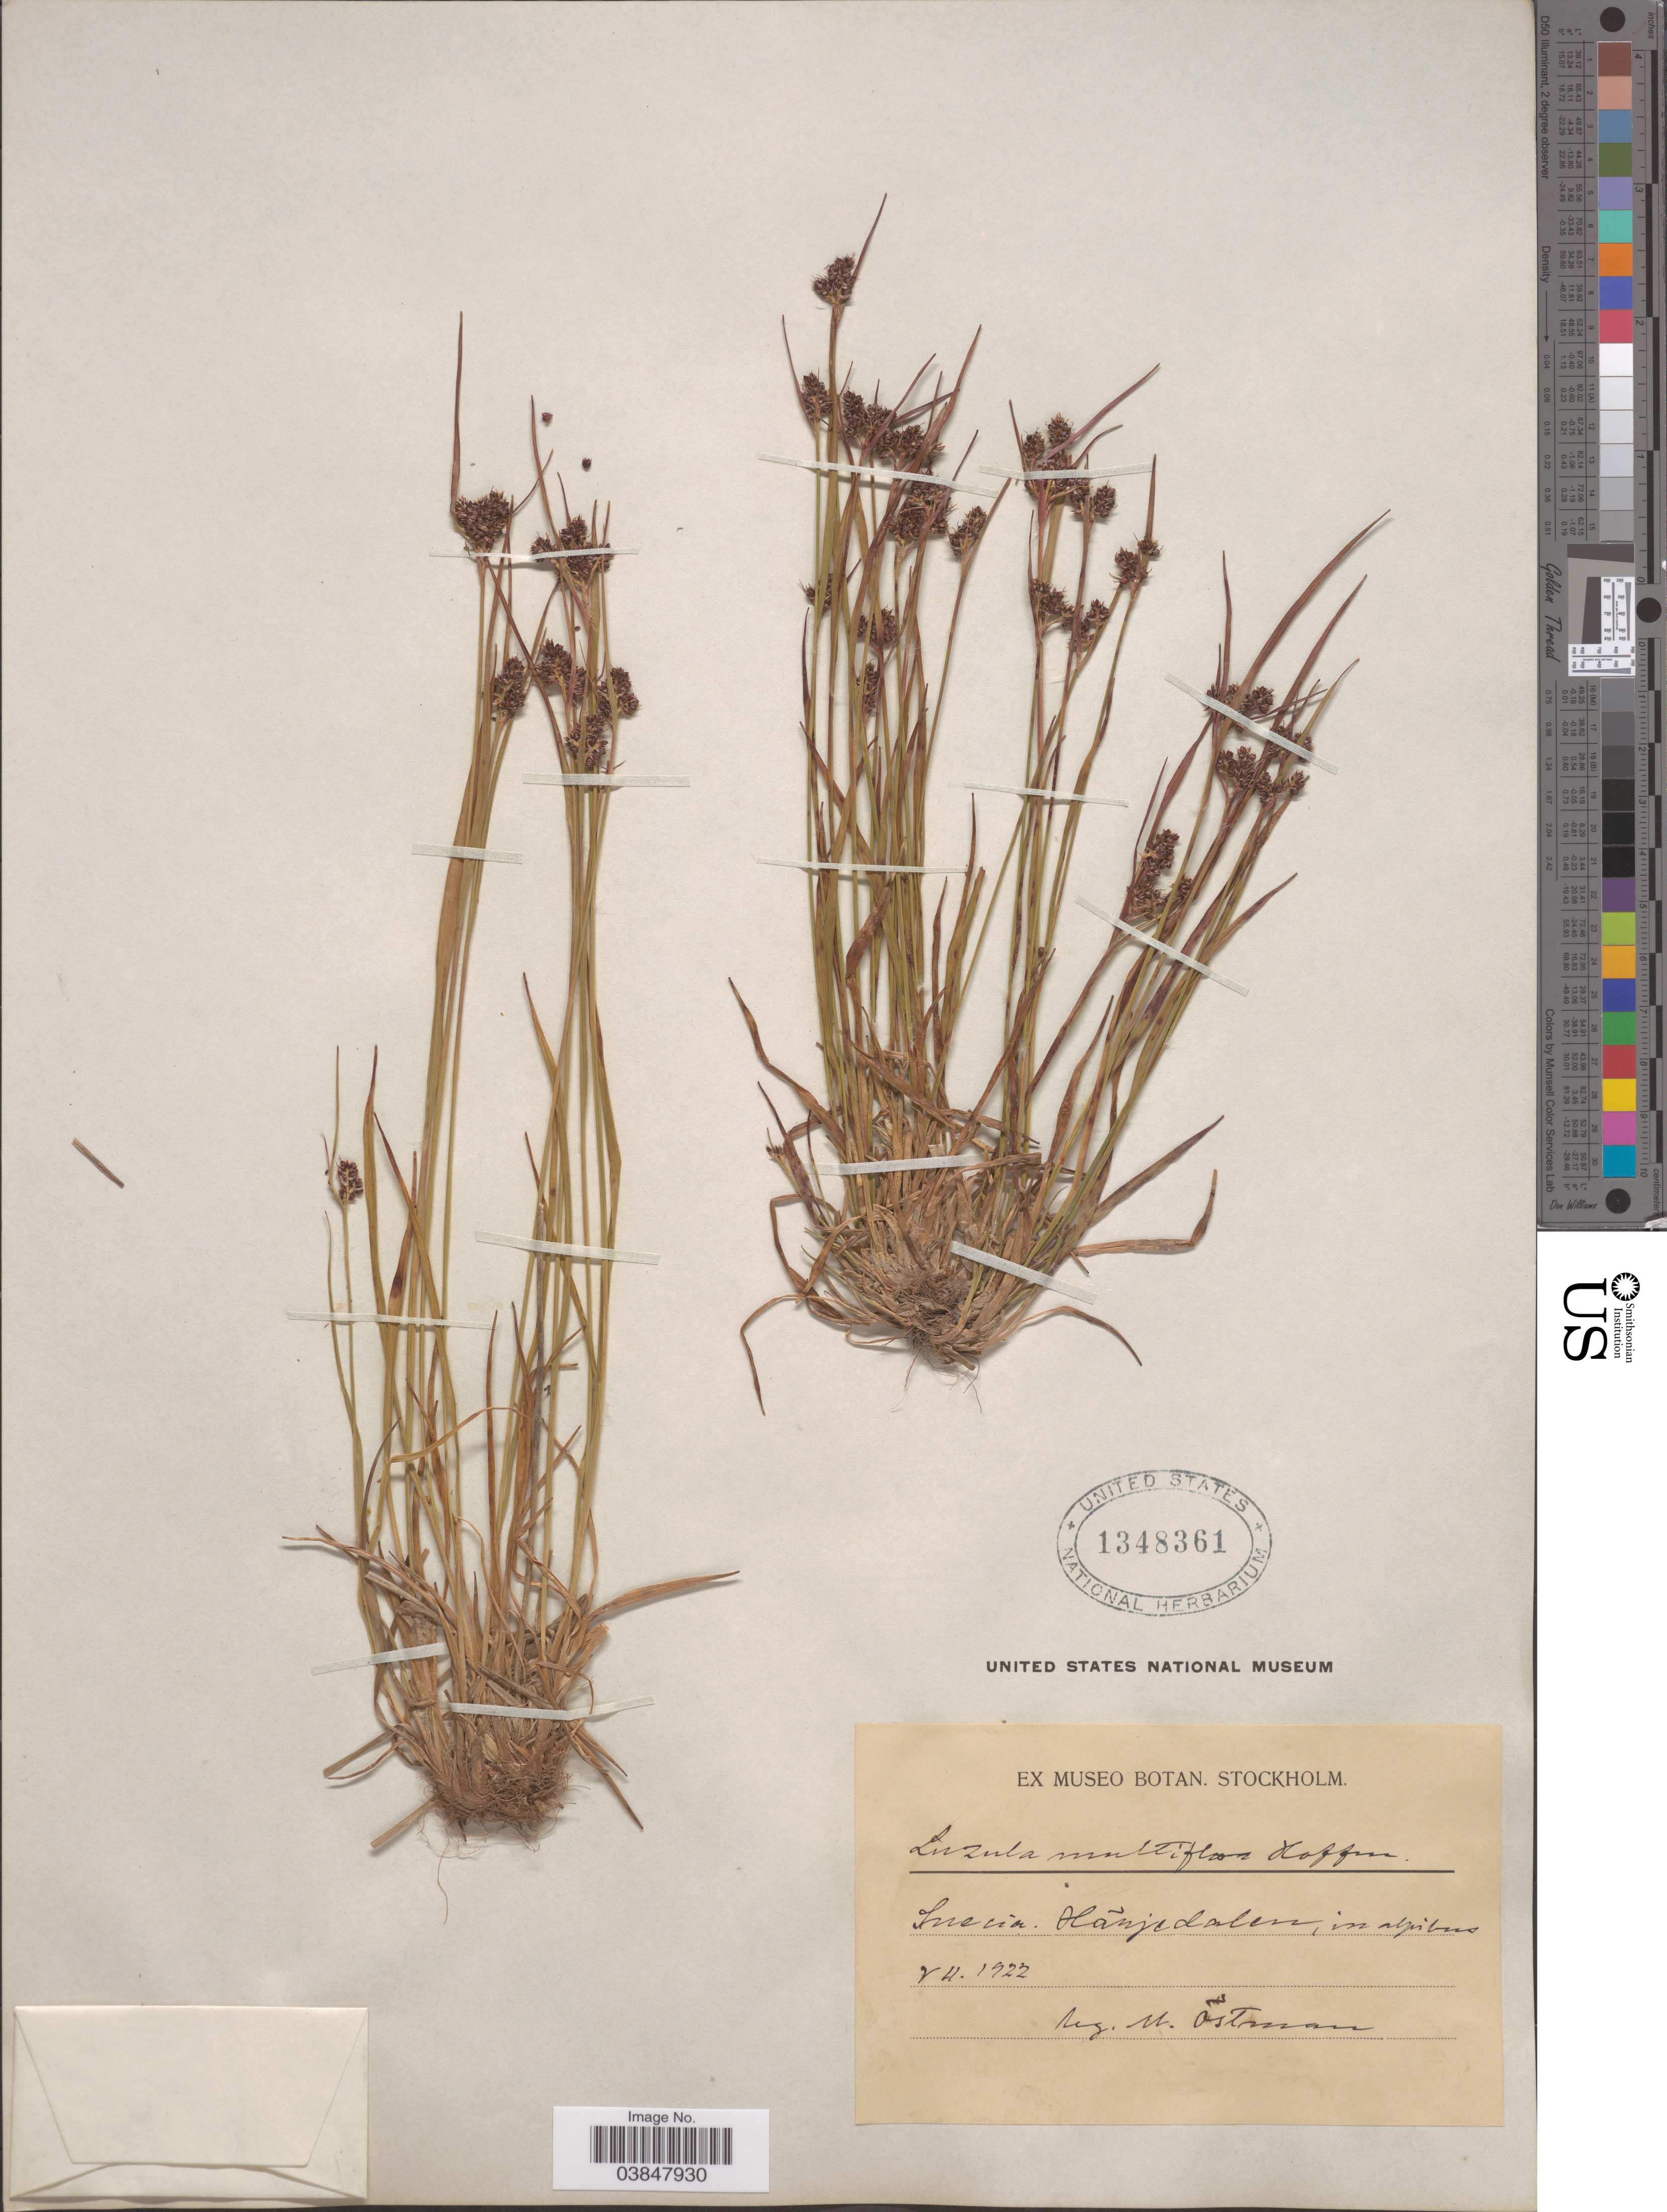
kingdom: Plantae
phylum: Tracheophyta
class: Liliopsida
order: Poales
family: Juncaceae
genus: Luzula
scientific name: Luzula multiflora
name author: (Ehrh.) Lej.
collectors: M. Ostman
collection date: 1922-07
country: Sweden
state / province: Jamtland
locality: Härjedalen.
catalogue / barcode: US 1348361